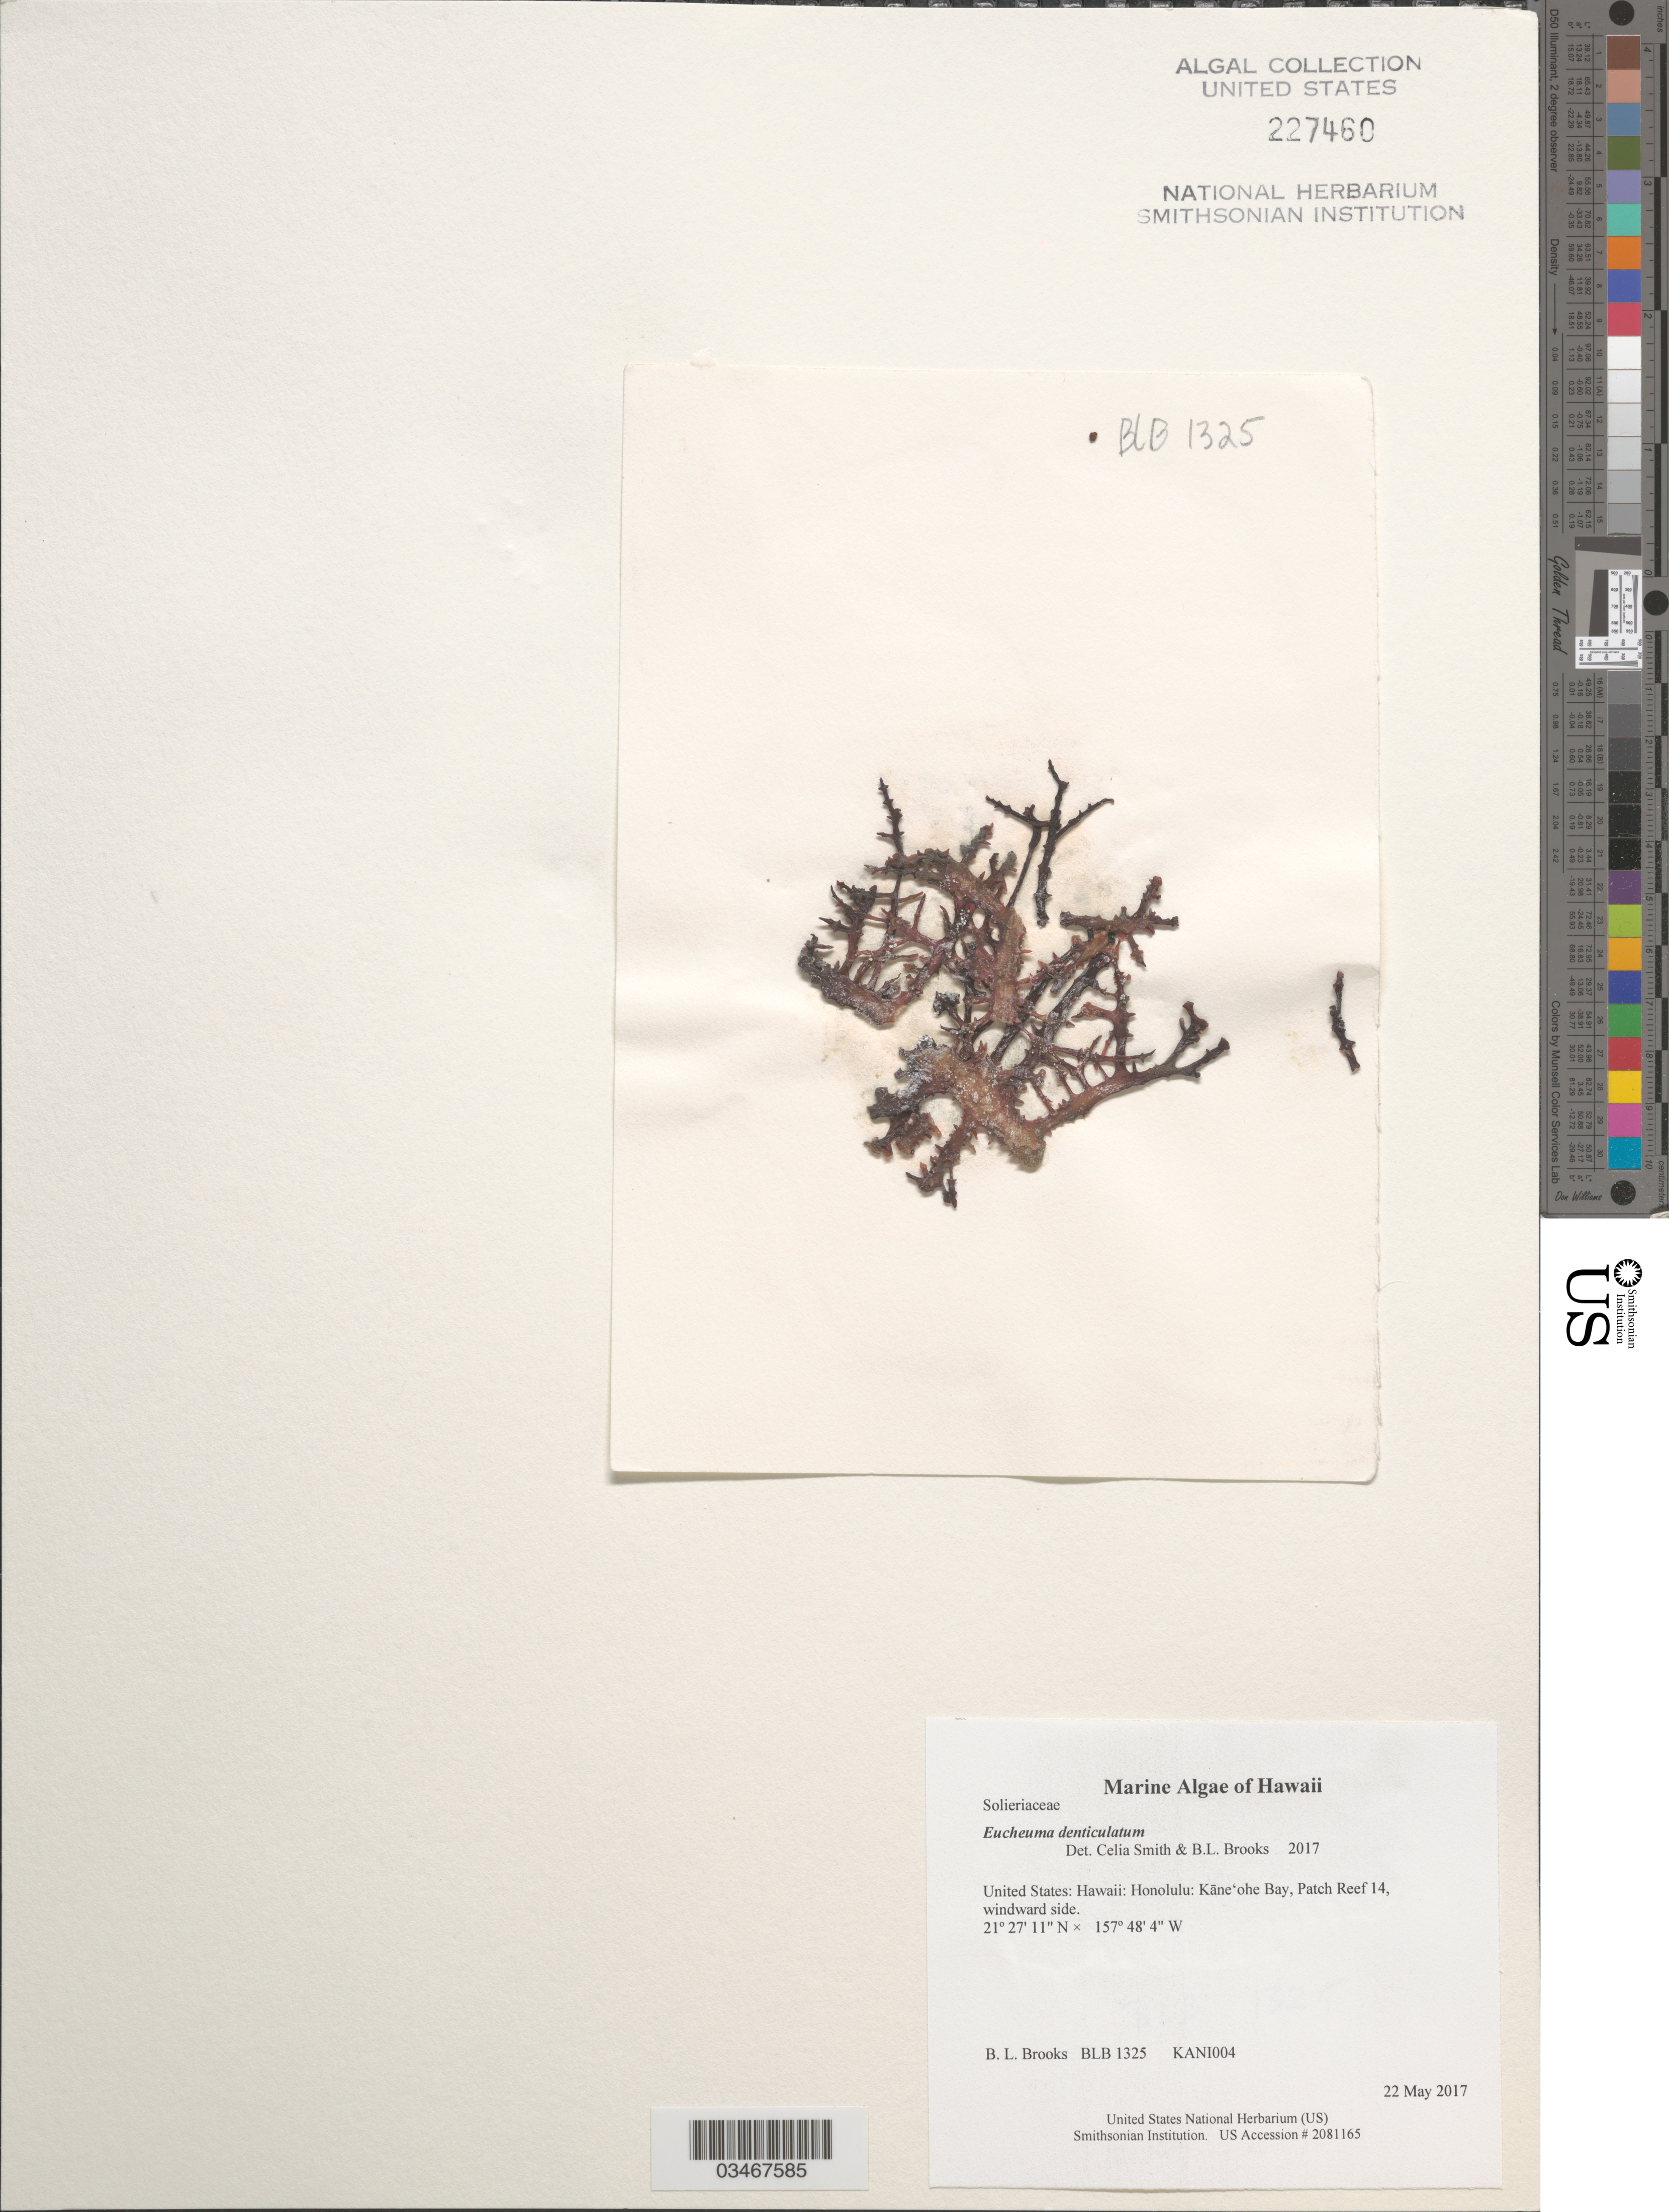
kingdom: Plantae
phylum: Rhodophyta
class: Florideophyceae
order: Gigartinales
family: Solieriaceae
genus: Eucheuma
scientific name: Eucheuma denticulatum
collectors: B. Brooks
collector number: BLB 1325/KANI 004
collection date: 2017-05-22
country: United States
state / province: Hawaii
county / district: Honolulu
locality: Honolulu: Kāne'ohe Bay, Patch Reef 14.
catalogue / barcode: US 227460